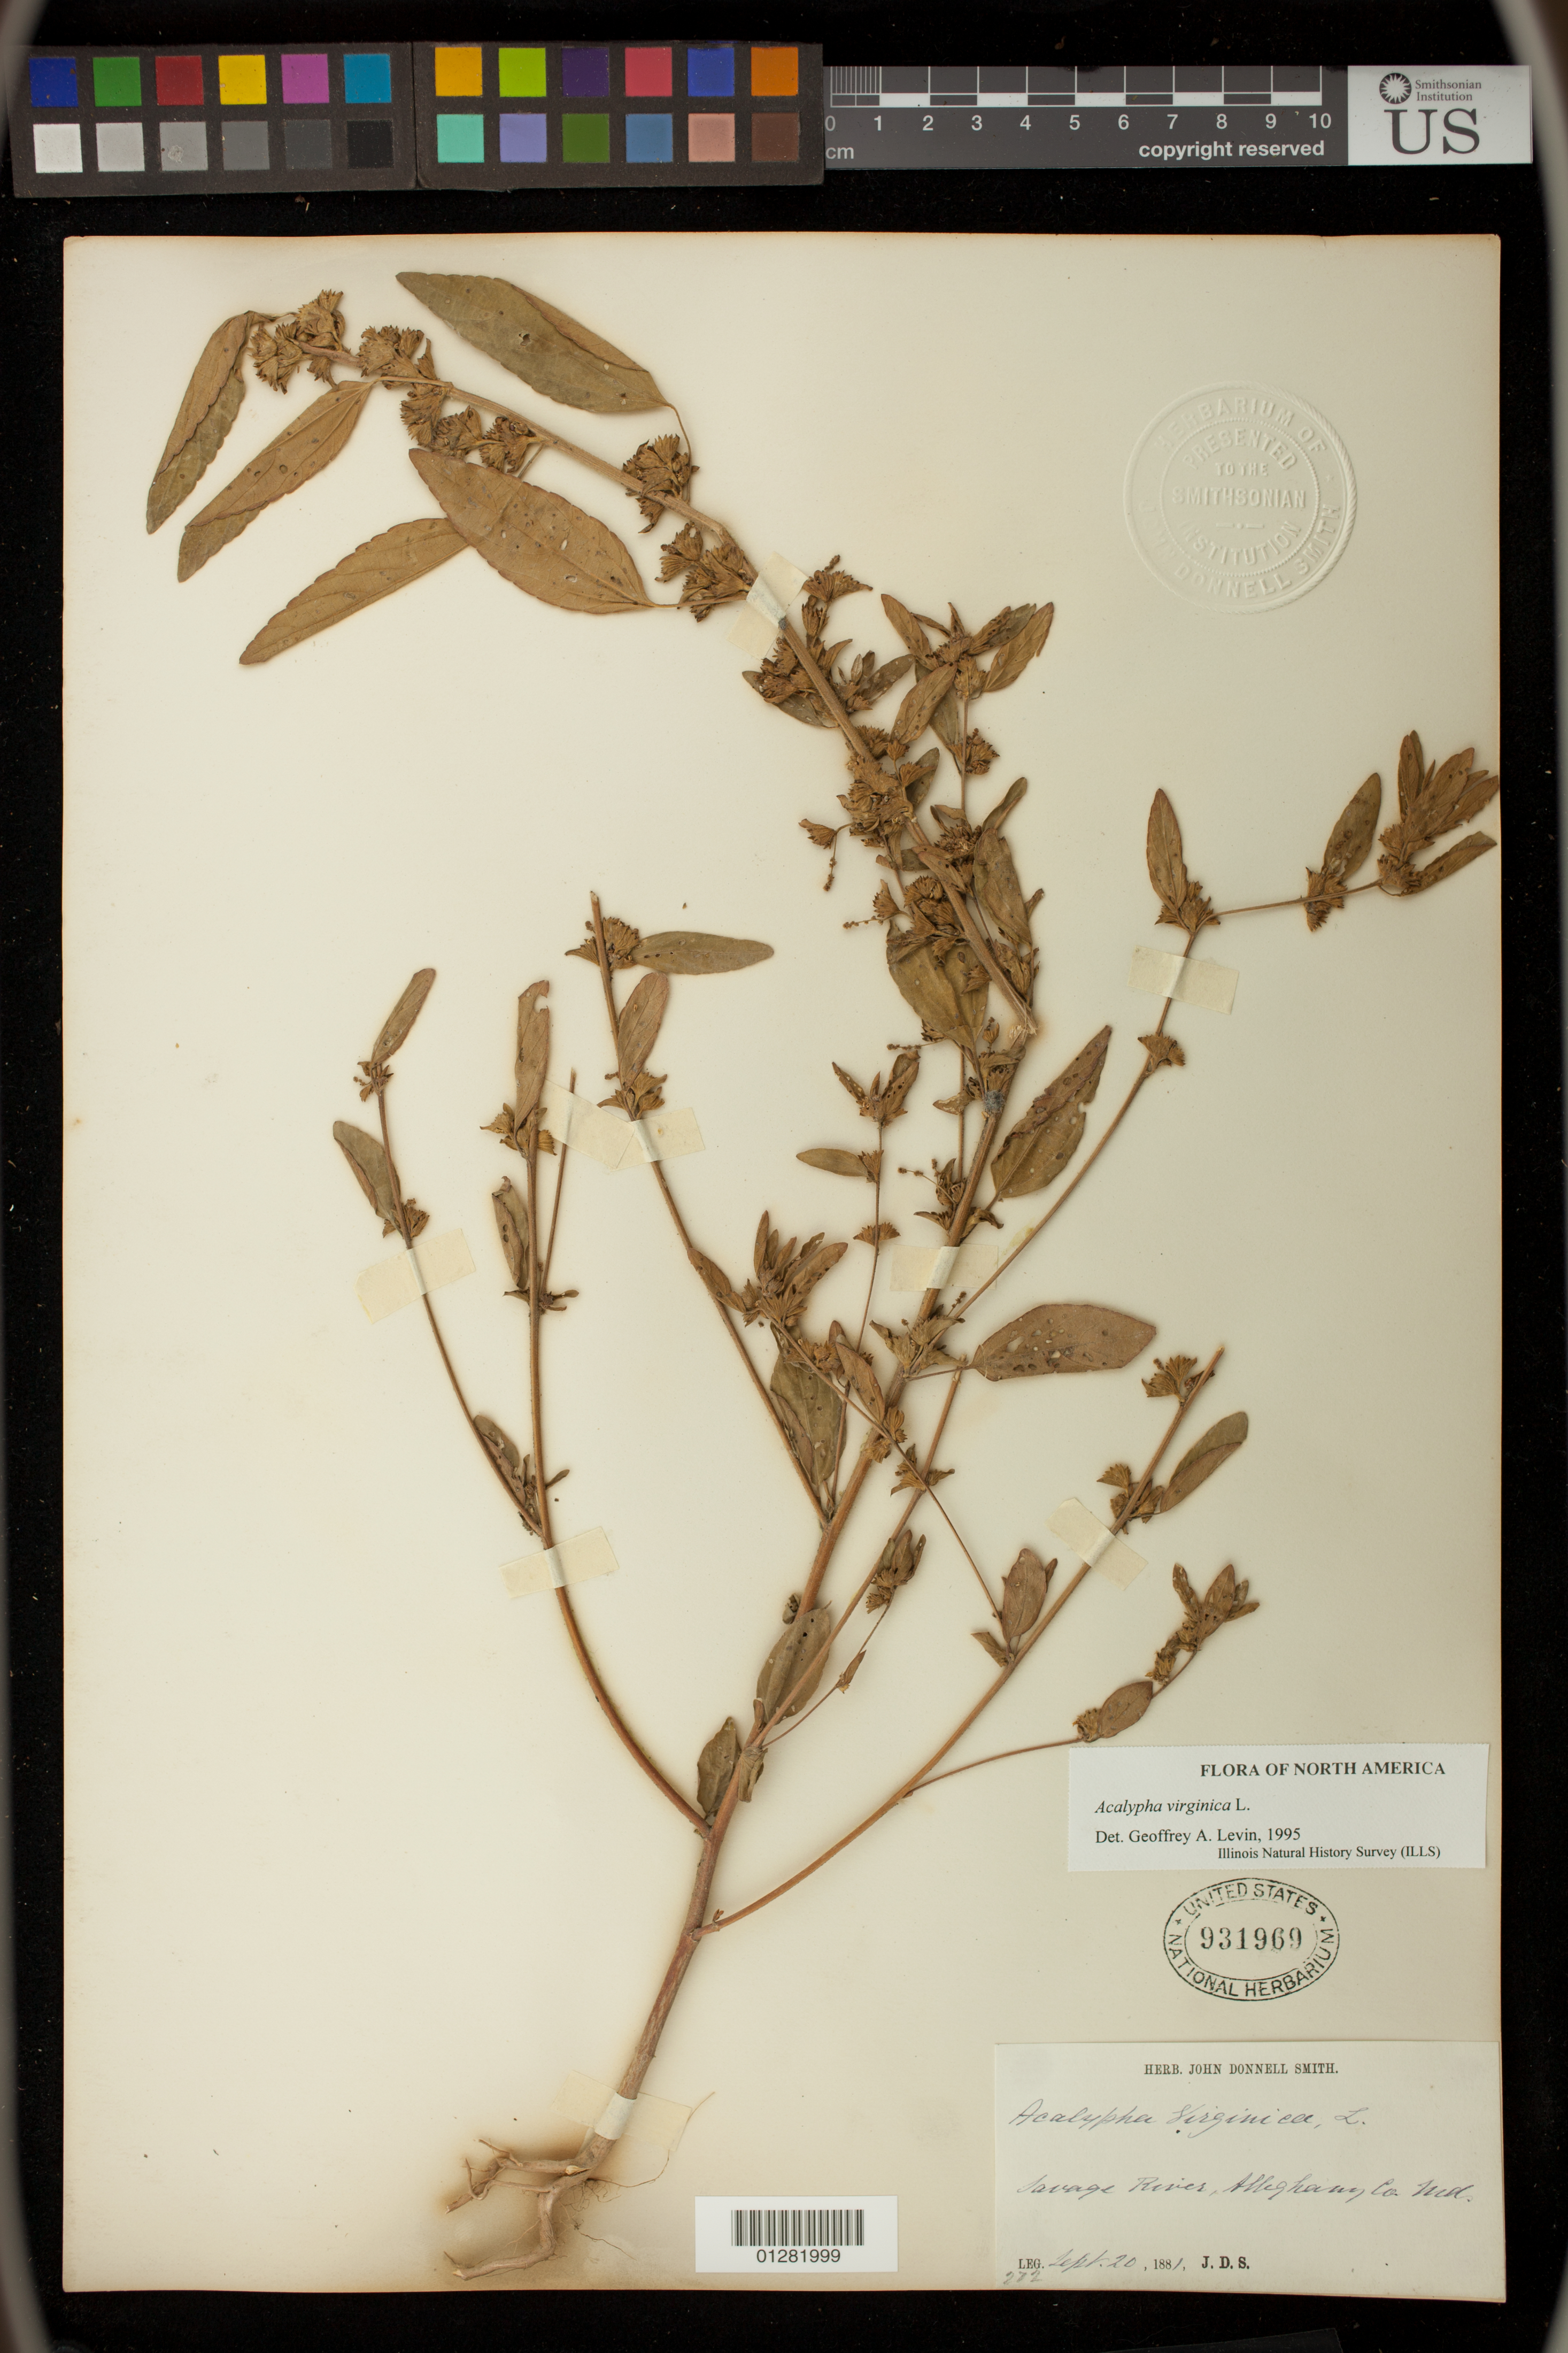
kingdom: Plantae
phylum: Tracheophyta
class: Magnoliopsida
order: Malpighiales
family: Euphorbiaceae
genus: Acalypha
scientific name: Acalypha virginica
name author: L.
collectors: J. Donnell Smith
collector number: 272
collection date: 1881-09-20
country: United States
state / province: Maryland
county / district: Garrett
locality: Savage River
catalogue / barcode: US 931969